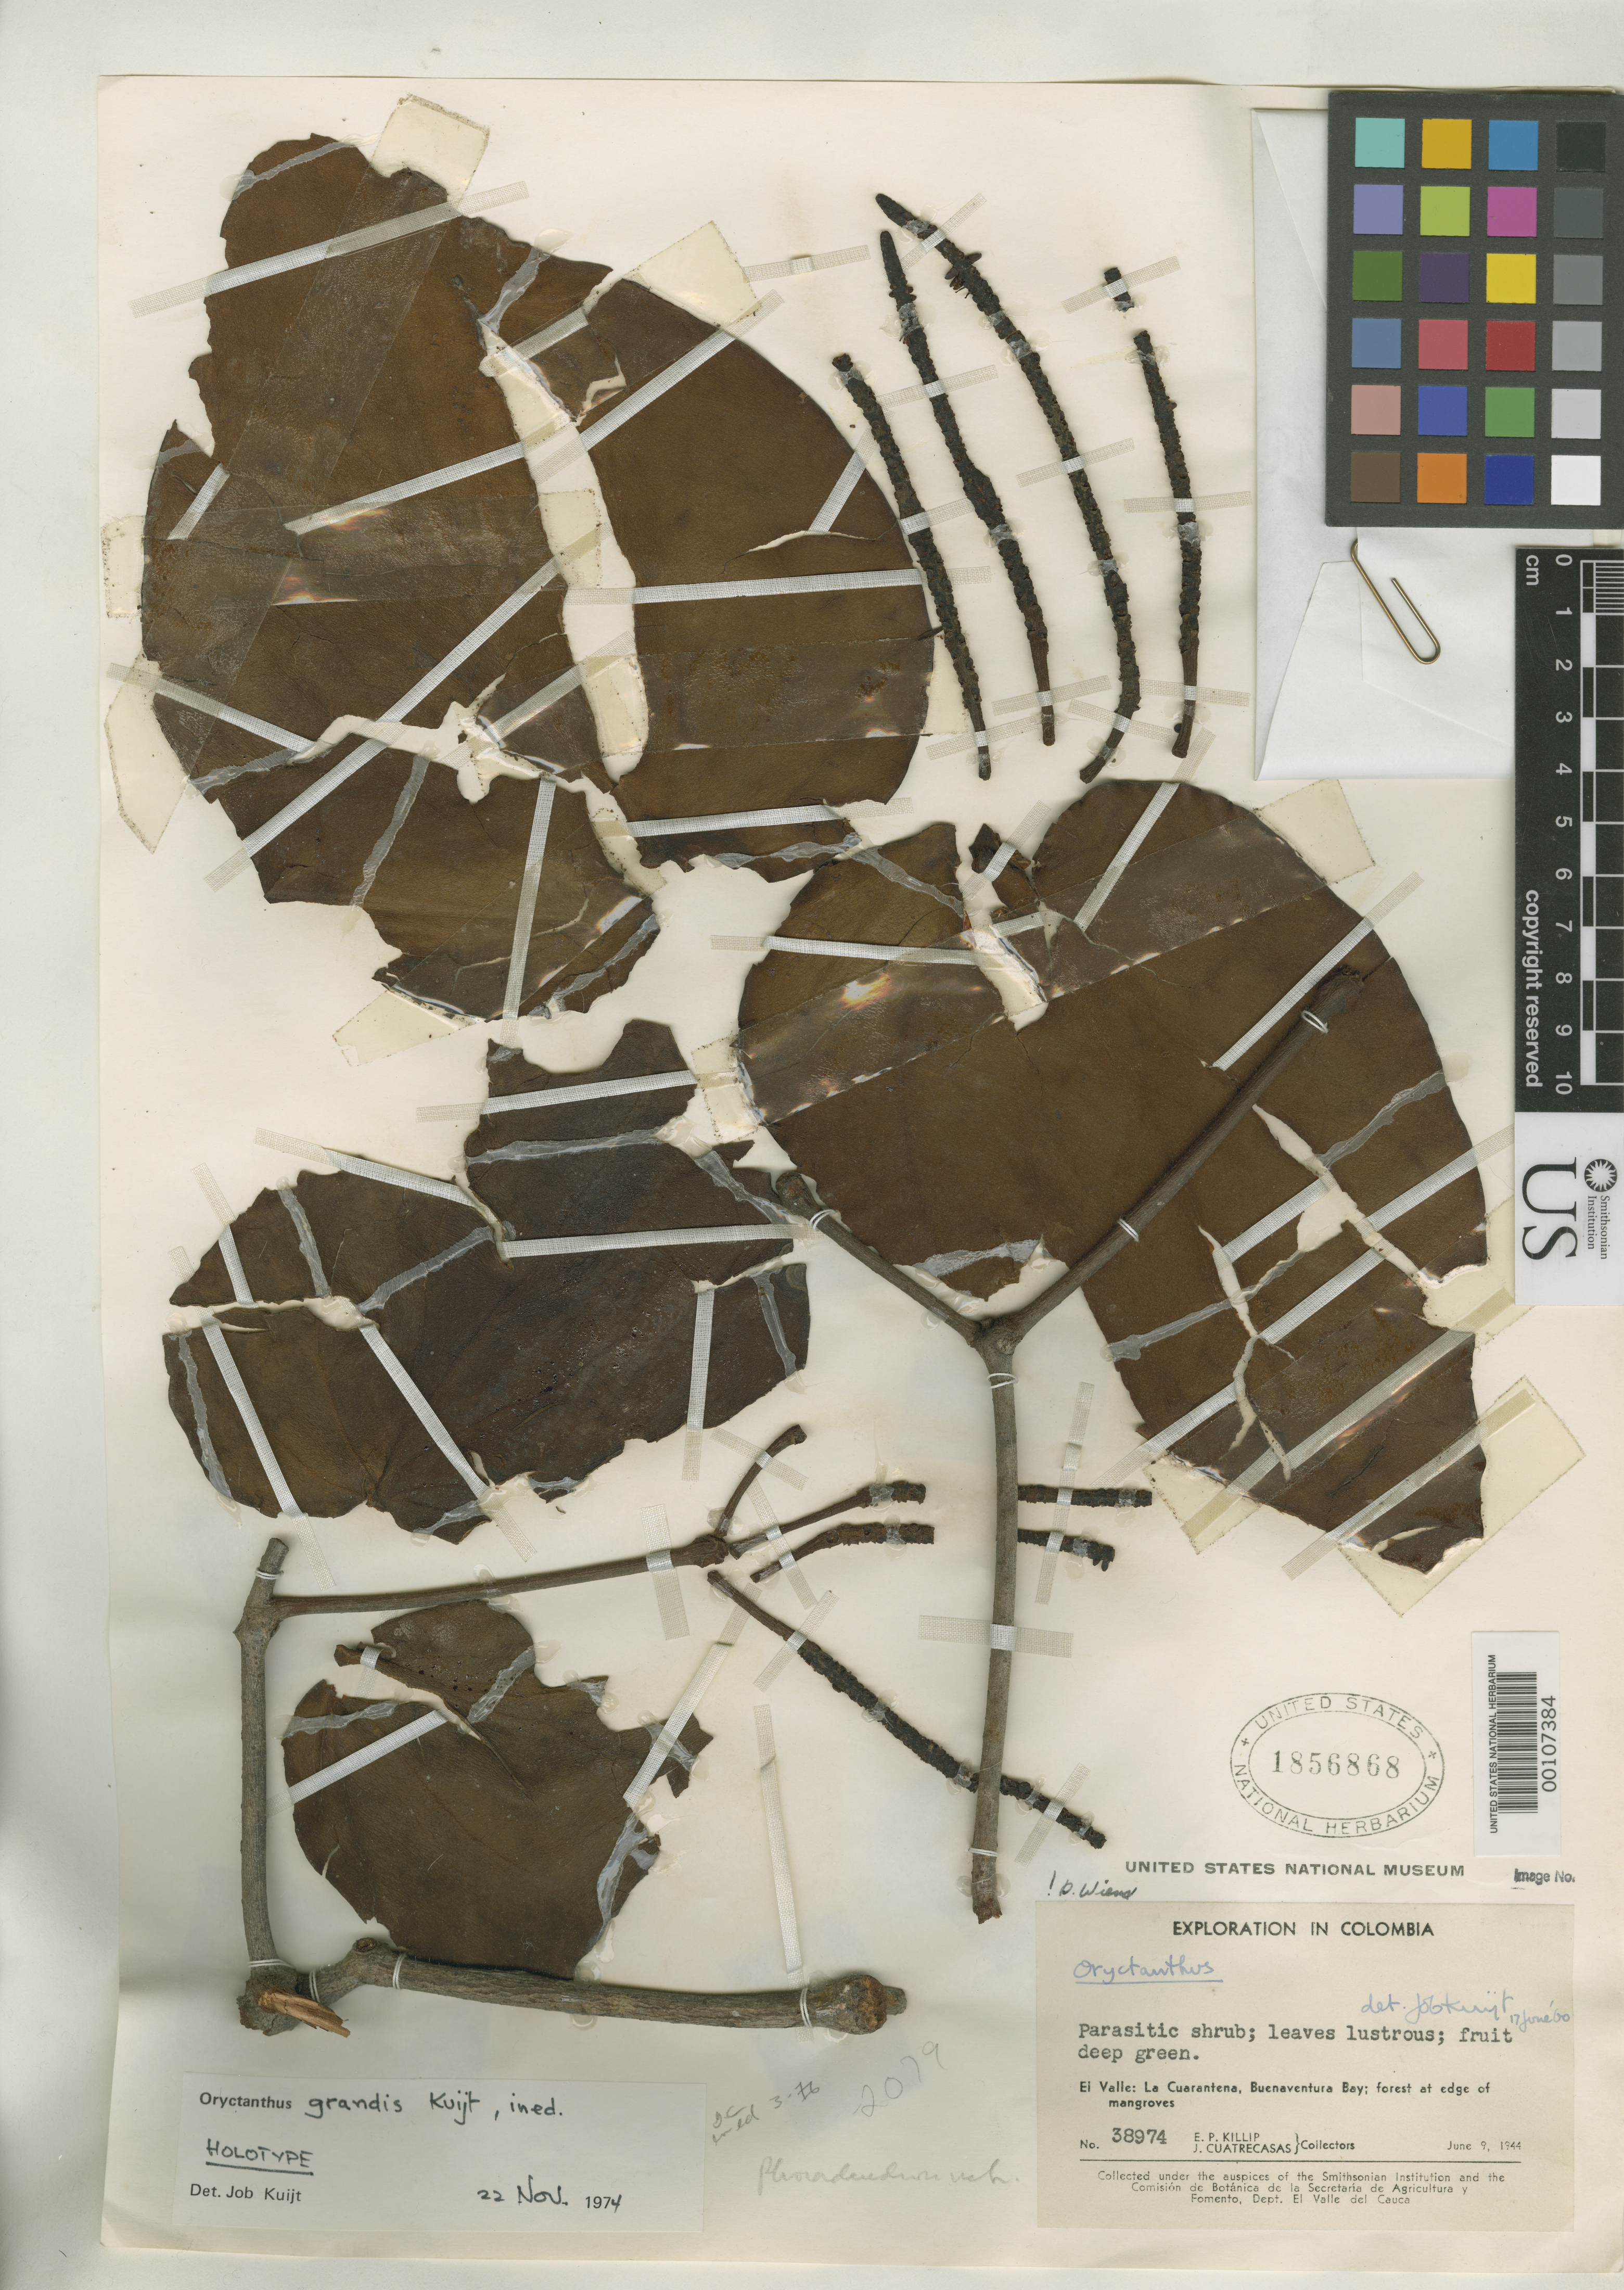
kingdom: Plantae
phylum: Tracheophyta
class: Magnoliopsida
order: Santalales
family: Loranthaceae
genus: Oryctanthus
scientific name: Oryctanthus grandis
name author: Kuijt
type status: Holotype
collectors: E. P. Killip & J. Cuatrecasas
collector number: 38974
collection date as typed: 09 Jun 1944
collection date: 1944-06-09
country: Colombia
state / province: Valle del Cauca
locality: La Cuaran Tena, Buena Ventura Bay.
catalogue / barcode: US 1856868